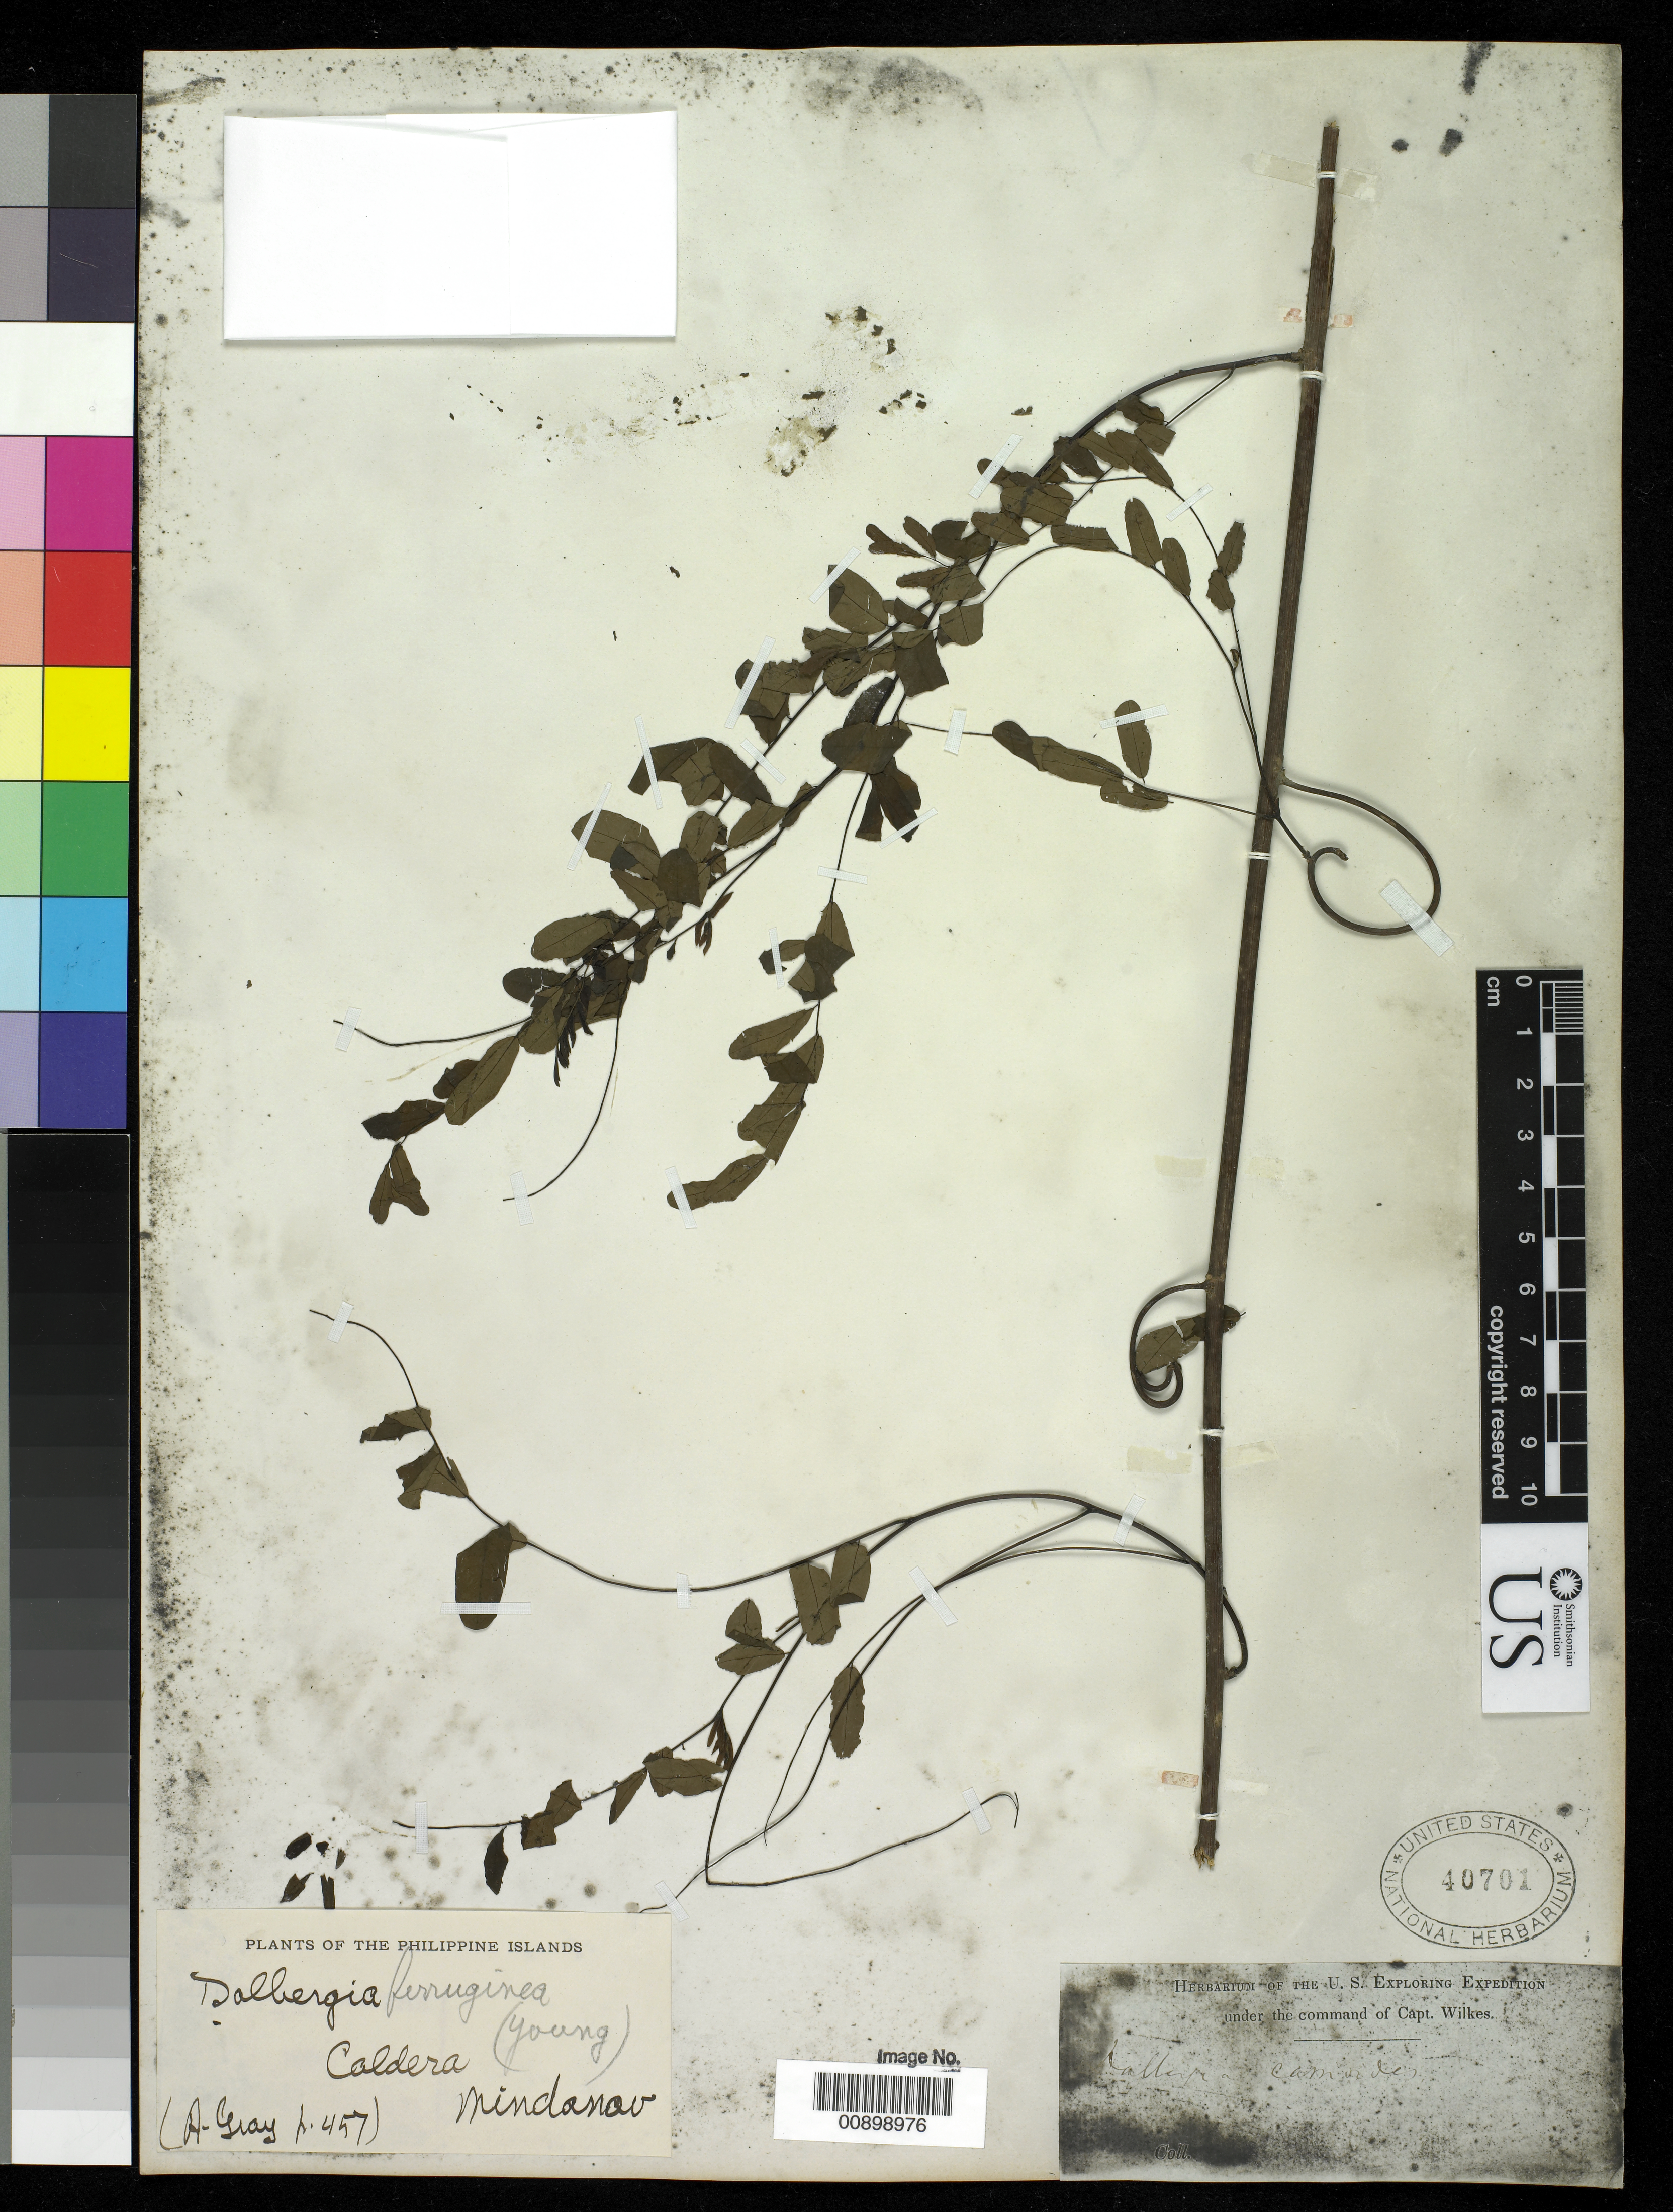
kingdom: Plantae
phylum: Tracheophyta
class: Magnoliopsida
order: Fabales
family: Fabaceae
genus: Dalbergia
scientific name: Dalbergia ferruginea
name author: Roxb.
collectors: Wilkes Explor. Exped.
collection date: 1838/1842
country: Philippines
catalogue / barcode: US 40701